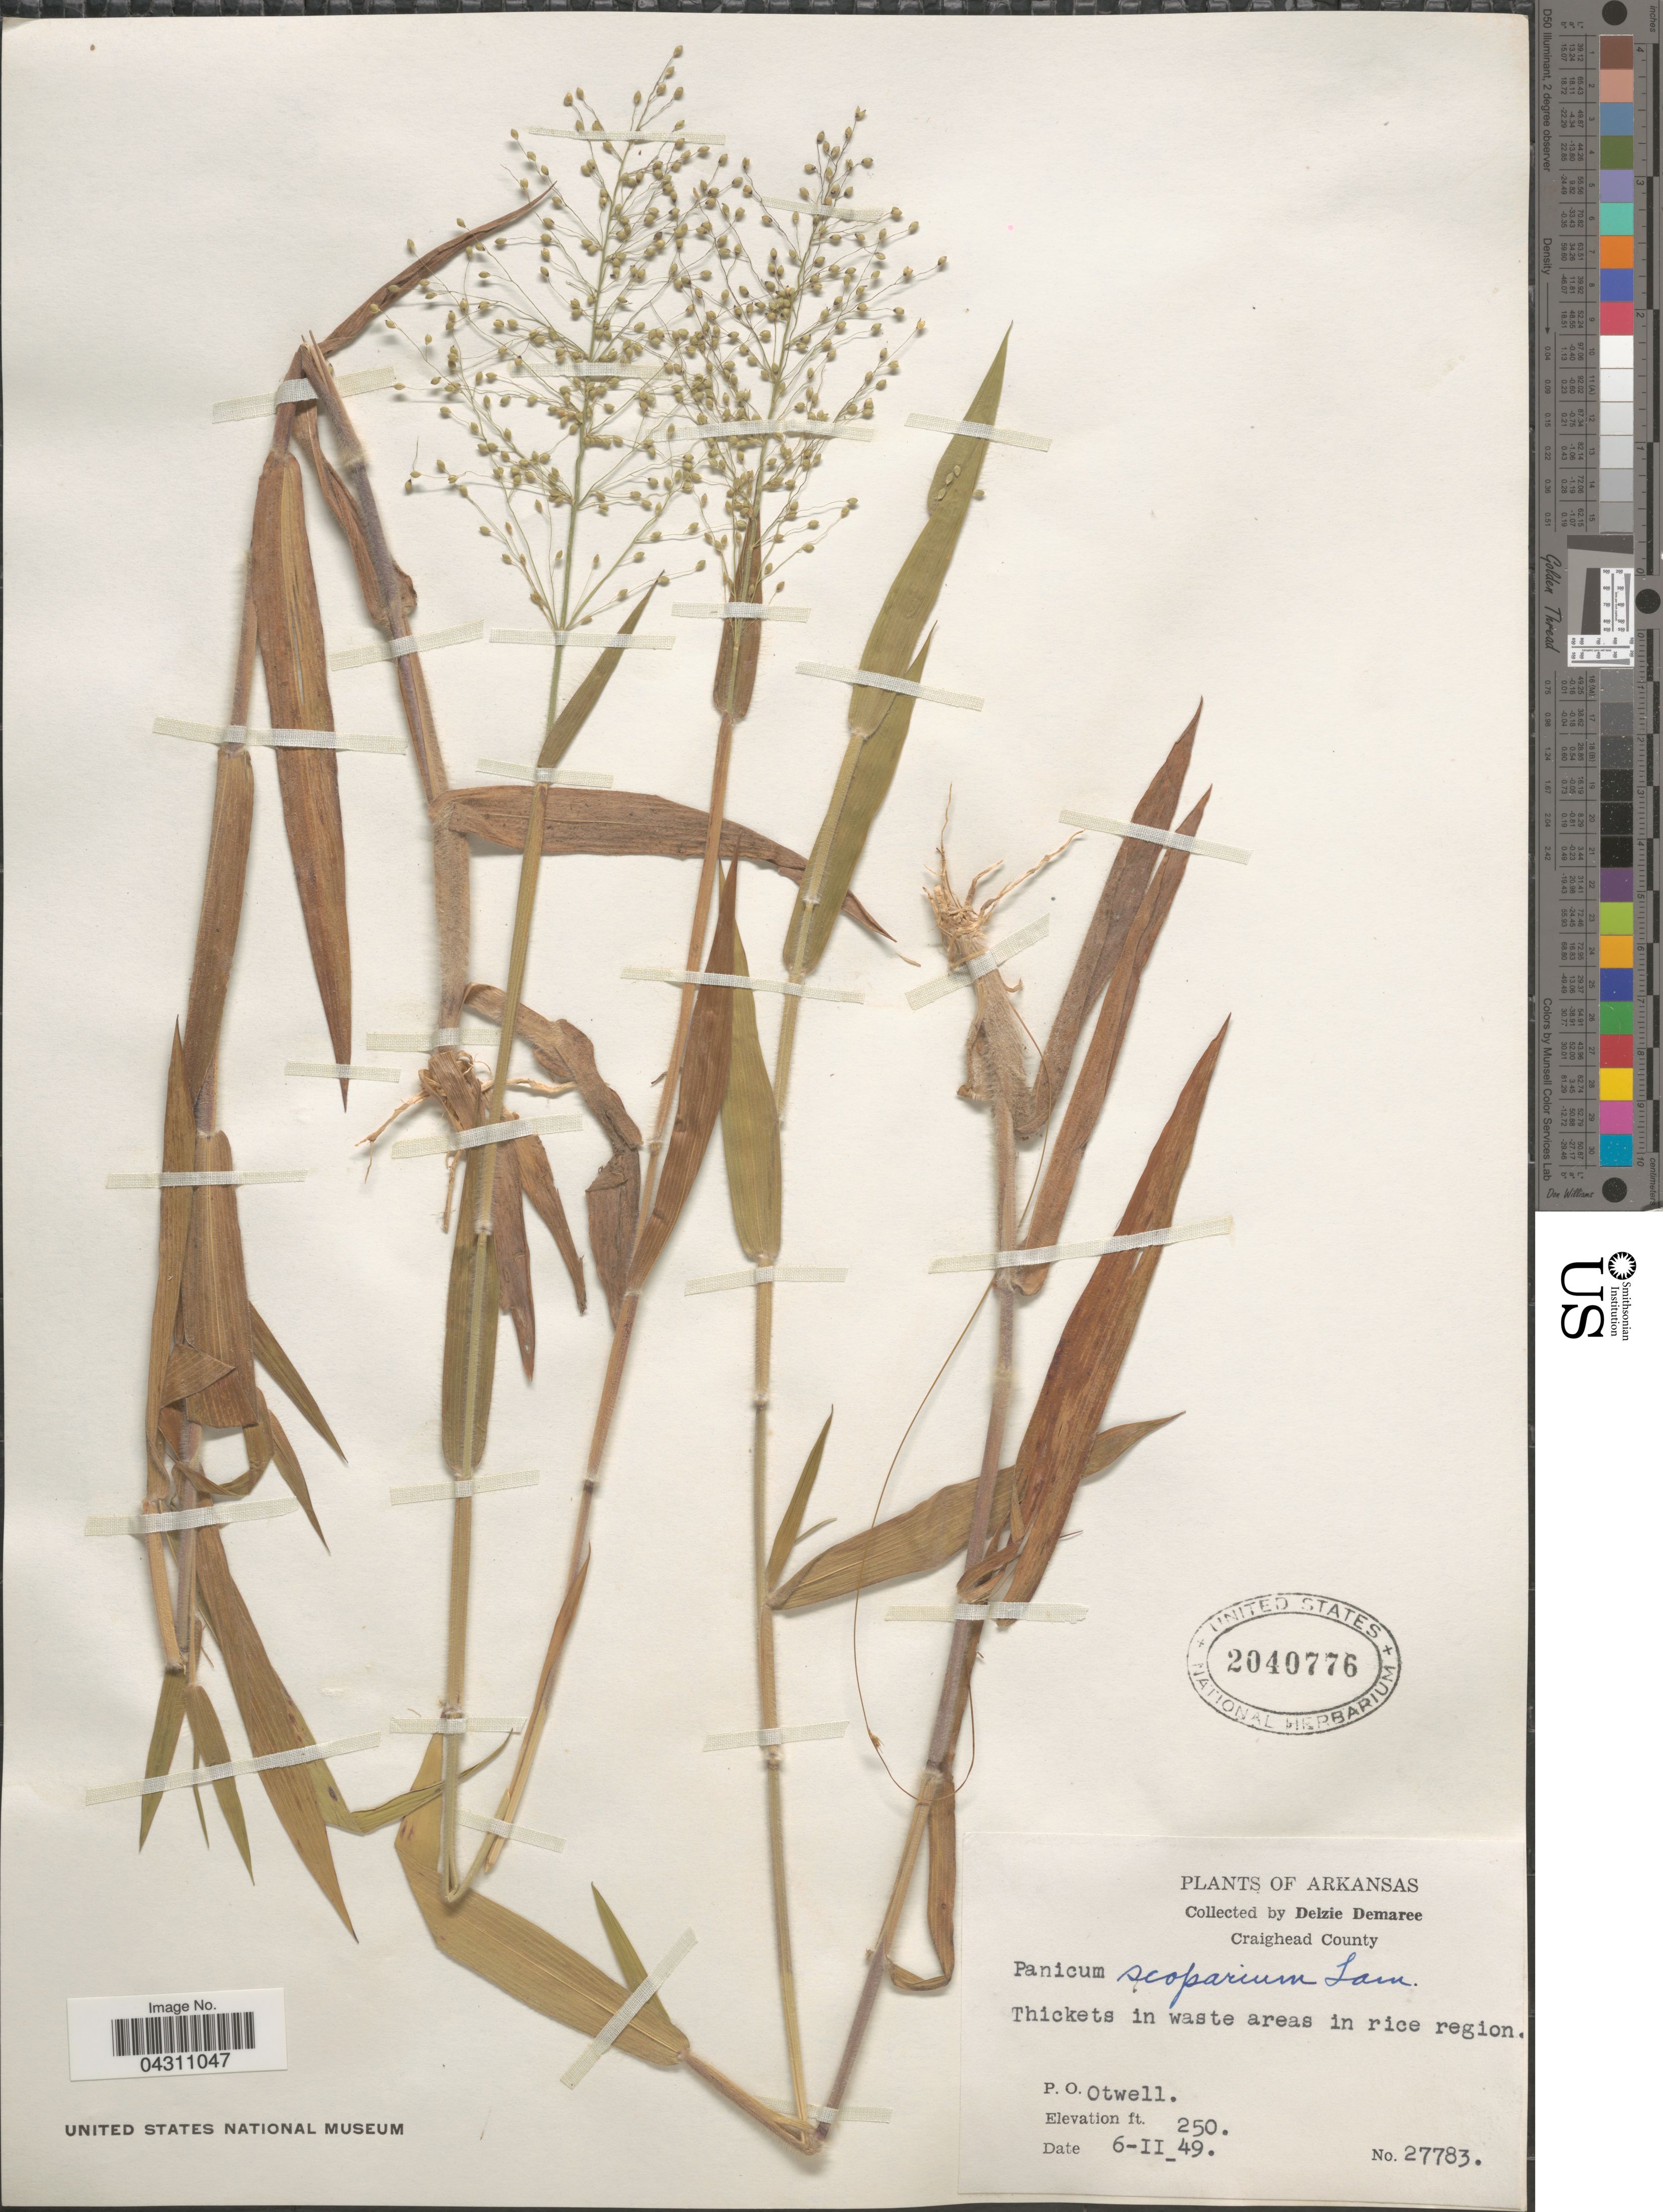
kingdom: Plantae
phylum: Tracheophyta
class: Liliopsida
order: Poales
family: Poaceae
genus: Dichanthelium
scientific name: Dichanthelium scoparium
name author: (Lam.) Gould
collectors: D. Demaree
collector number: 27783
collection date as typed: Transcribed d/m/y: 11/6/49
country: United States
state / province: Arkansas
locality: Craighead County. Thickets in waste areas in rice region. P. O. Otwell.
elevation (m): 76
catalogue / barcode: US 2040776